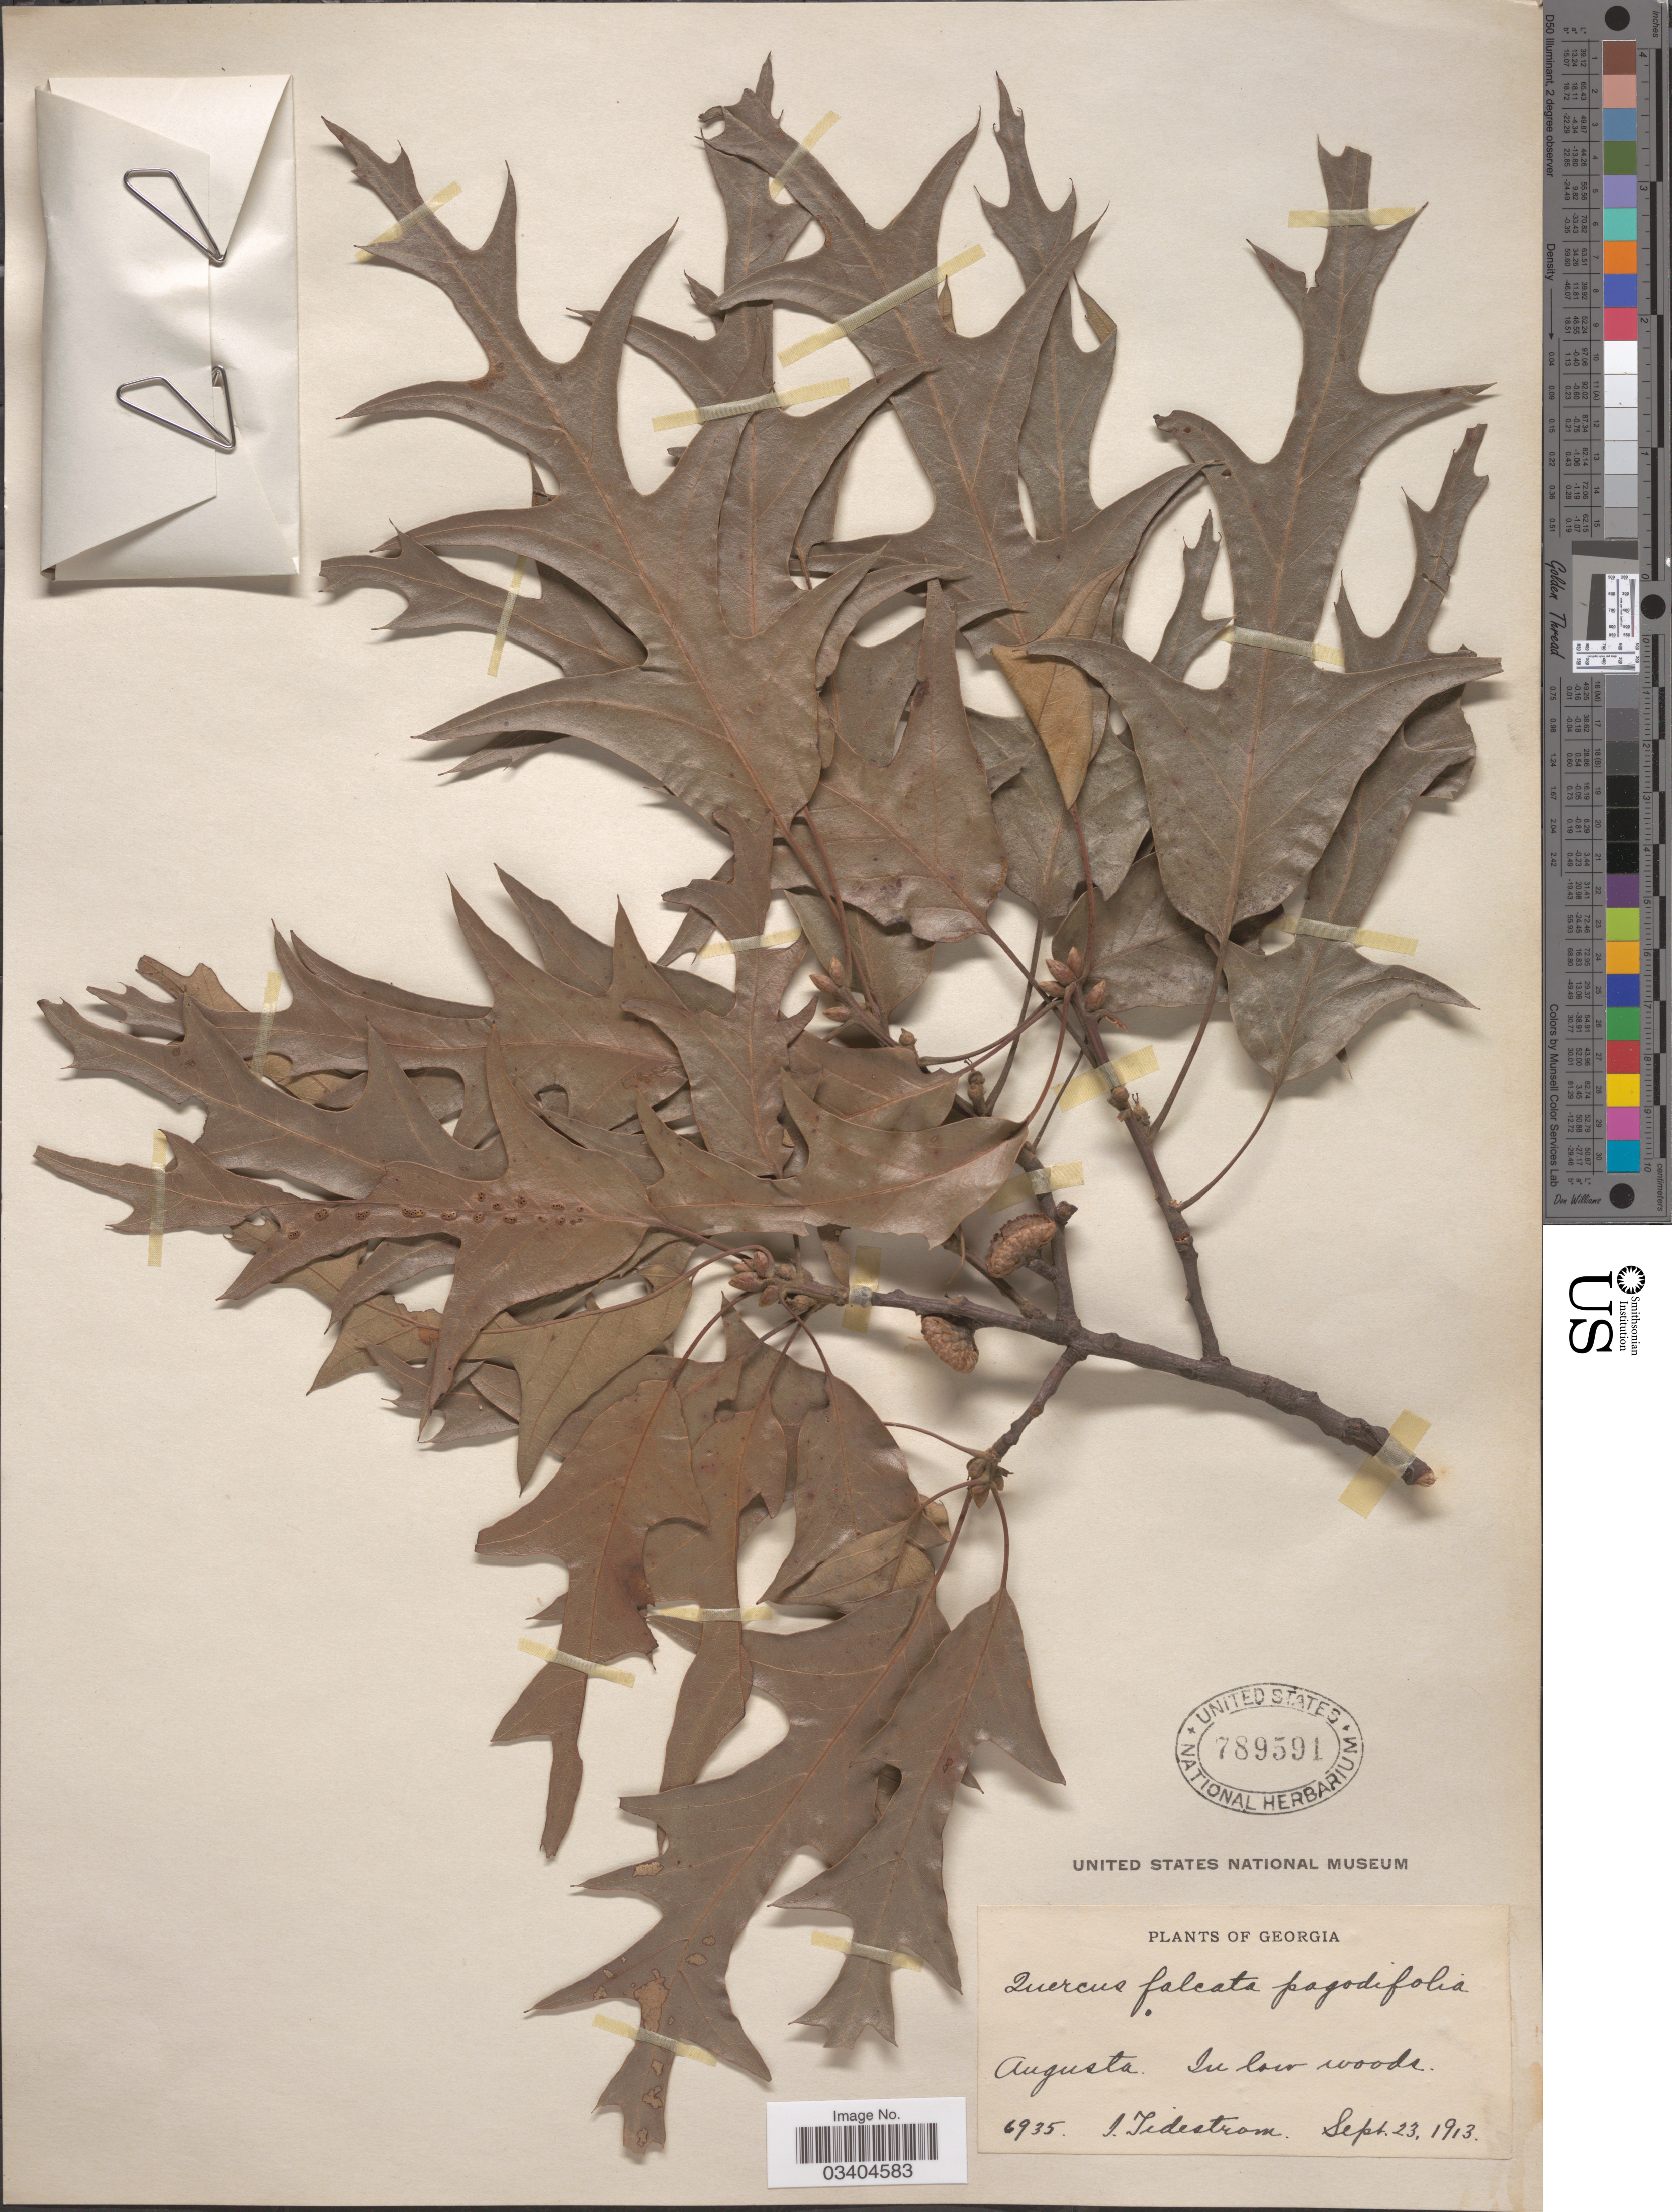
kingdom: Plantae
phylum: Tracheophyta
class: Magnoliopsida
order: Fagales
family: Fagaceae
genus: Quercus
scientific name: Quercus falcata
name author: Michx.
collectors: I. F. Tidestrom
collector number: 6935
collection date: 1913-09-23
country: United States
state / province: Georgia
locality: Augusta.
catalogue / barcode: US 789591